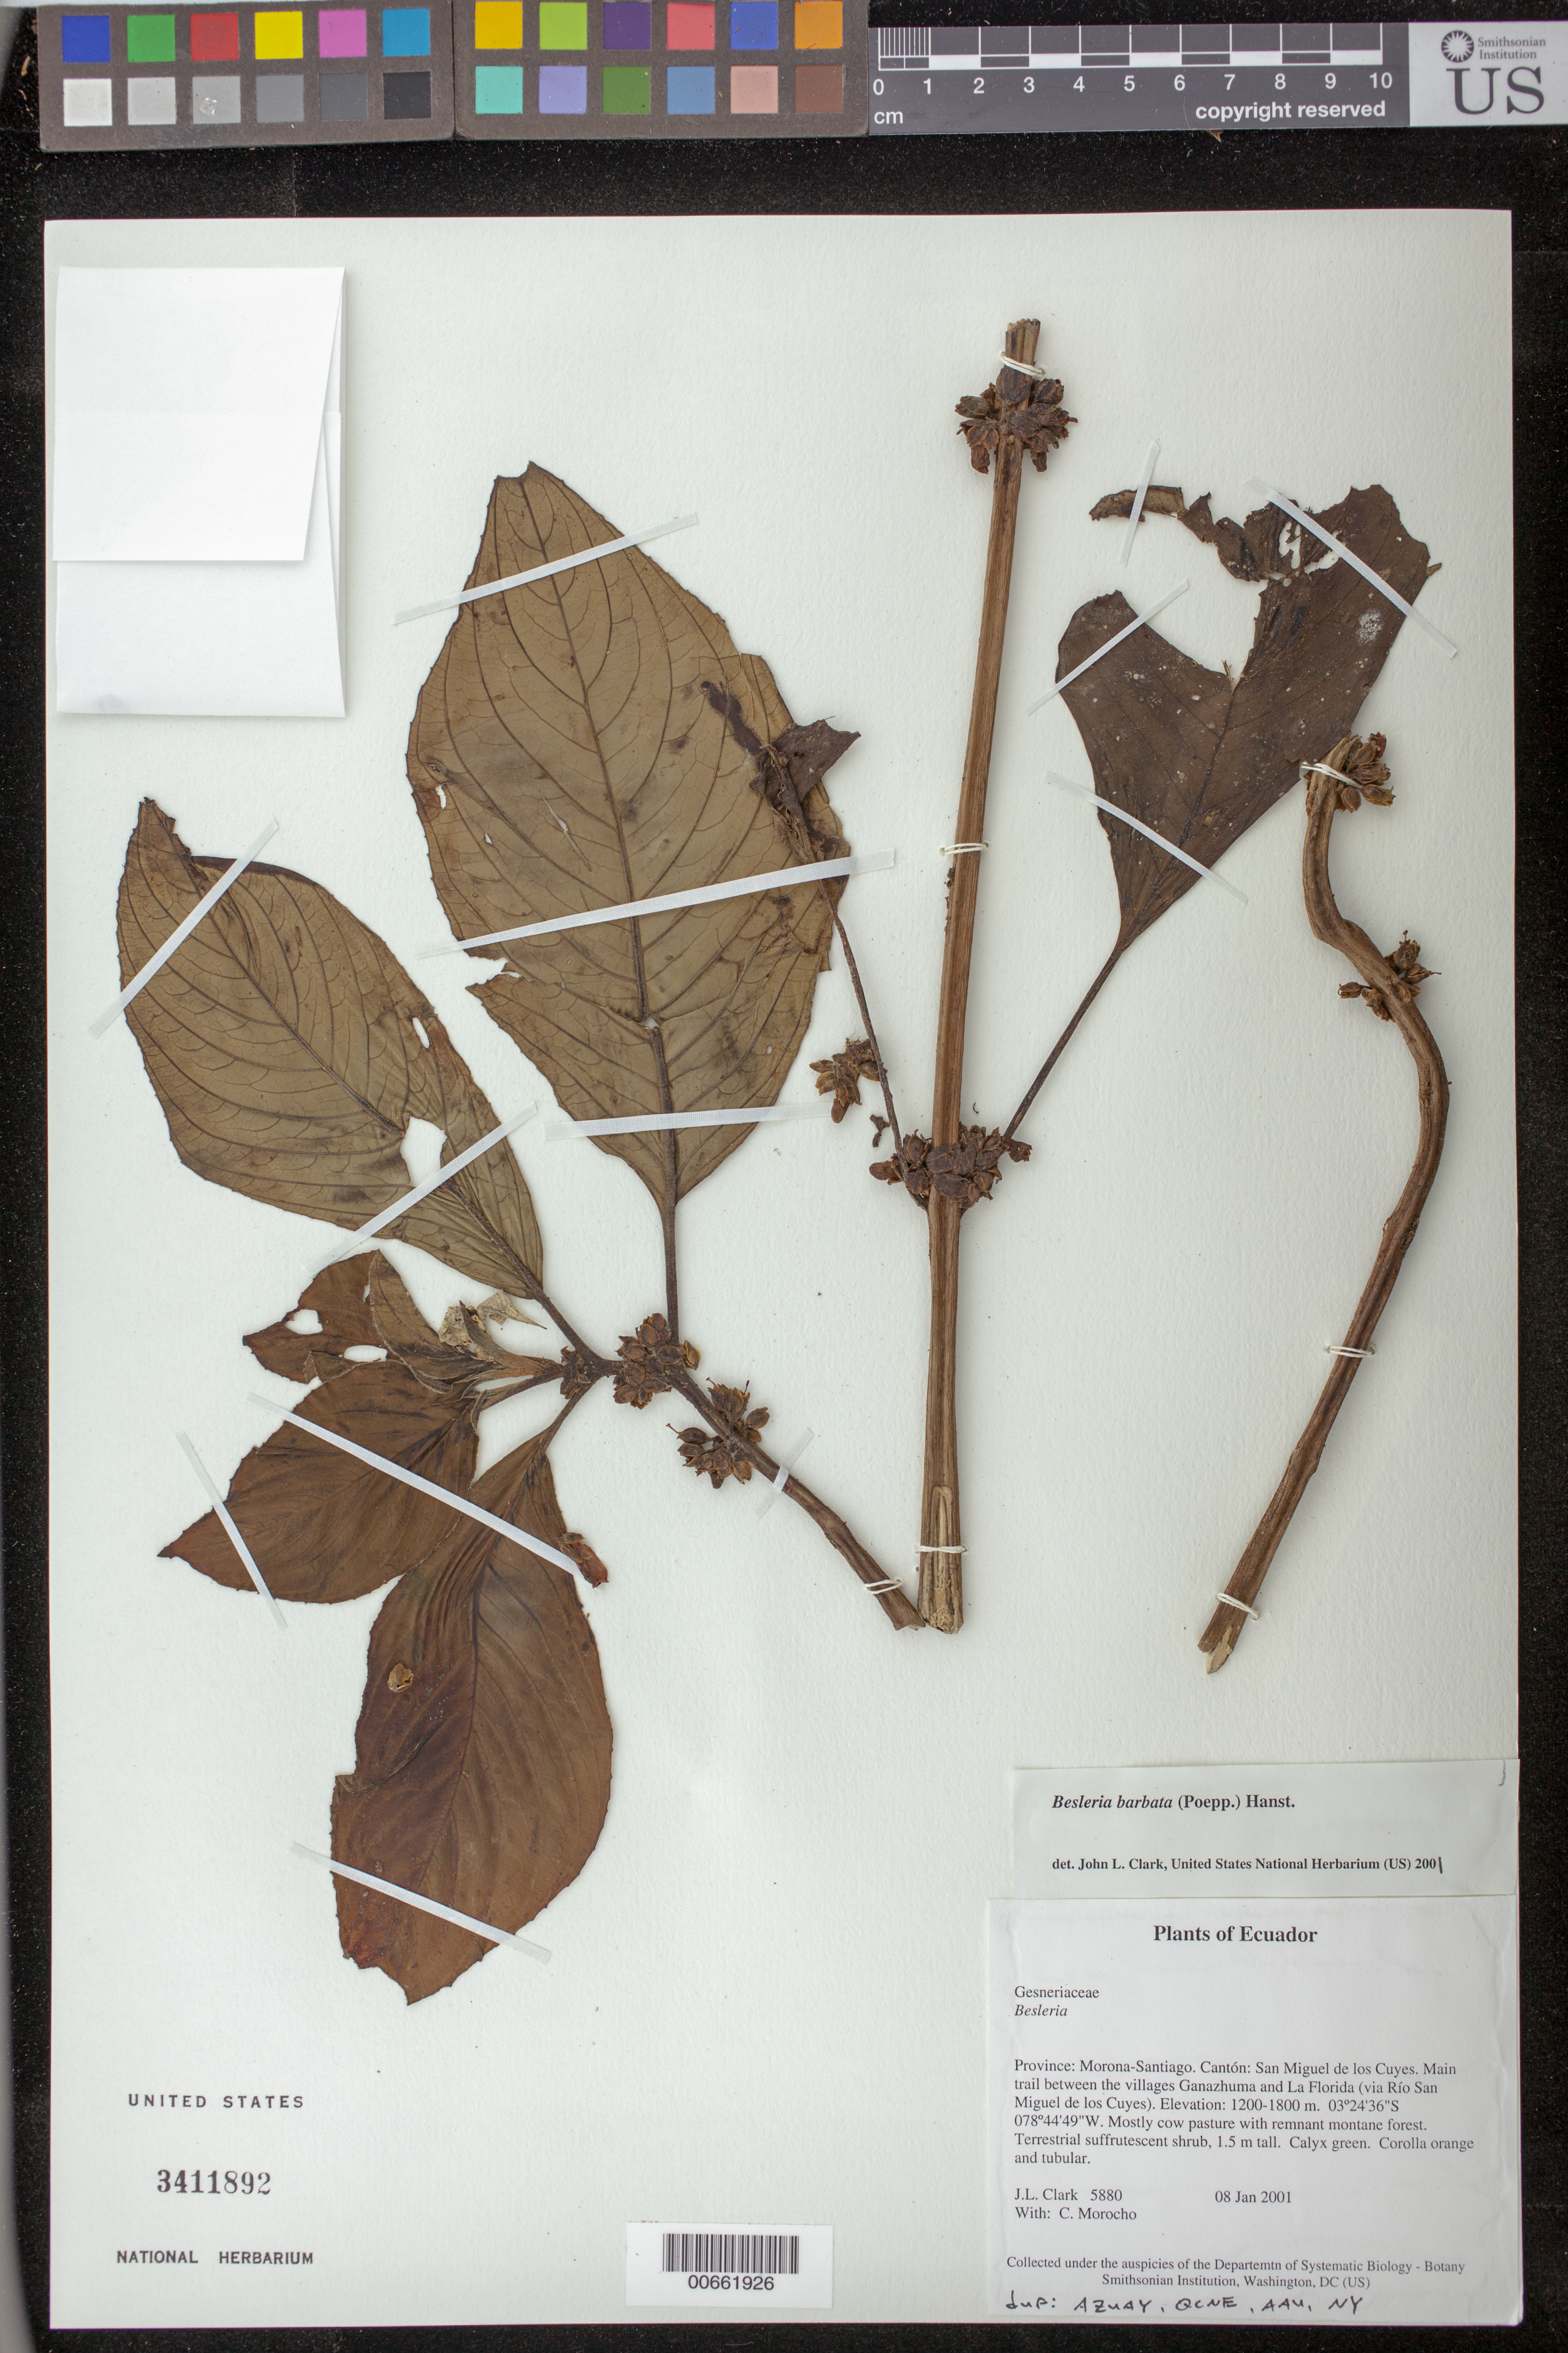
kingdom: Plantae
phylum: Tracheophyta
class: Magnoliopsida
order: Lamiales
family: Gesneriaceae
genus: Besleria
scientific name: Besleria barbata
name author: (Poepp.) Hanst.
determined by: Clark, J. L., (SEL), The Marie Selby Botanical Garden (UNITED STATES)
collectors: J. L. Clark & C. Morocho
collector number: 5880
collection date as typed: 08 Jan 2001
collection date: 2001-01-08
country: Ecuador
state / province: Morona-Santiago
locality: Cantón: San Miguel de los Cuyes. Main trail between the villages Ganazhuma and La Florida (via Río San Miguel de los Cuyes).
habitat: Mostly cow pasture with remnant montane forest.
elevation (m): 1200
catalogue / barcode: US 3411892